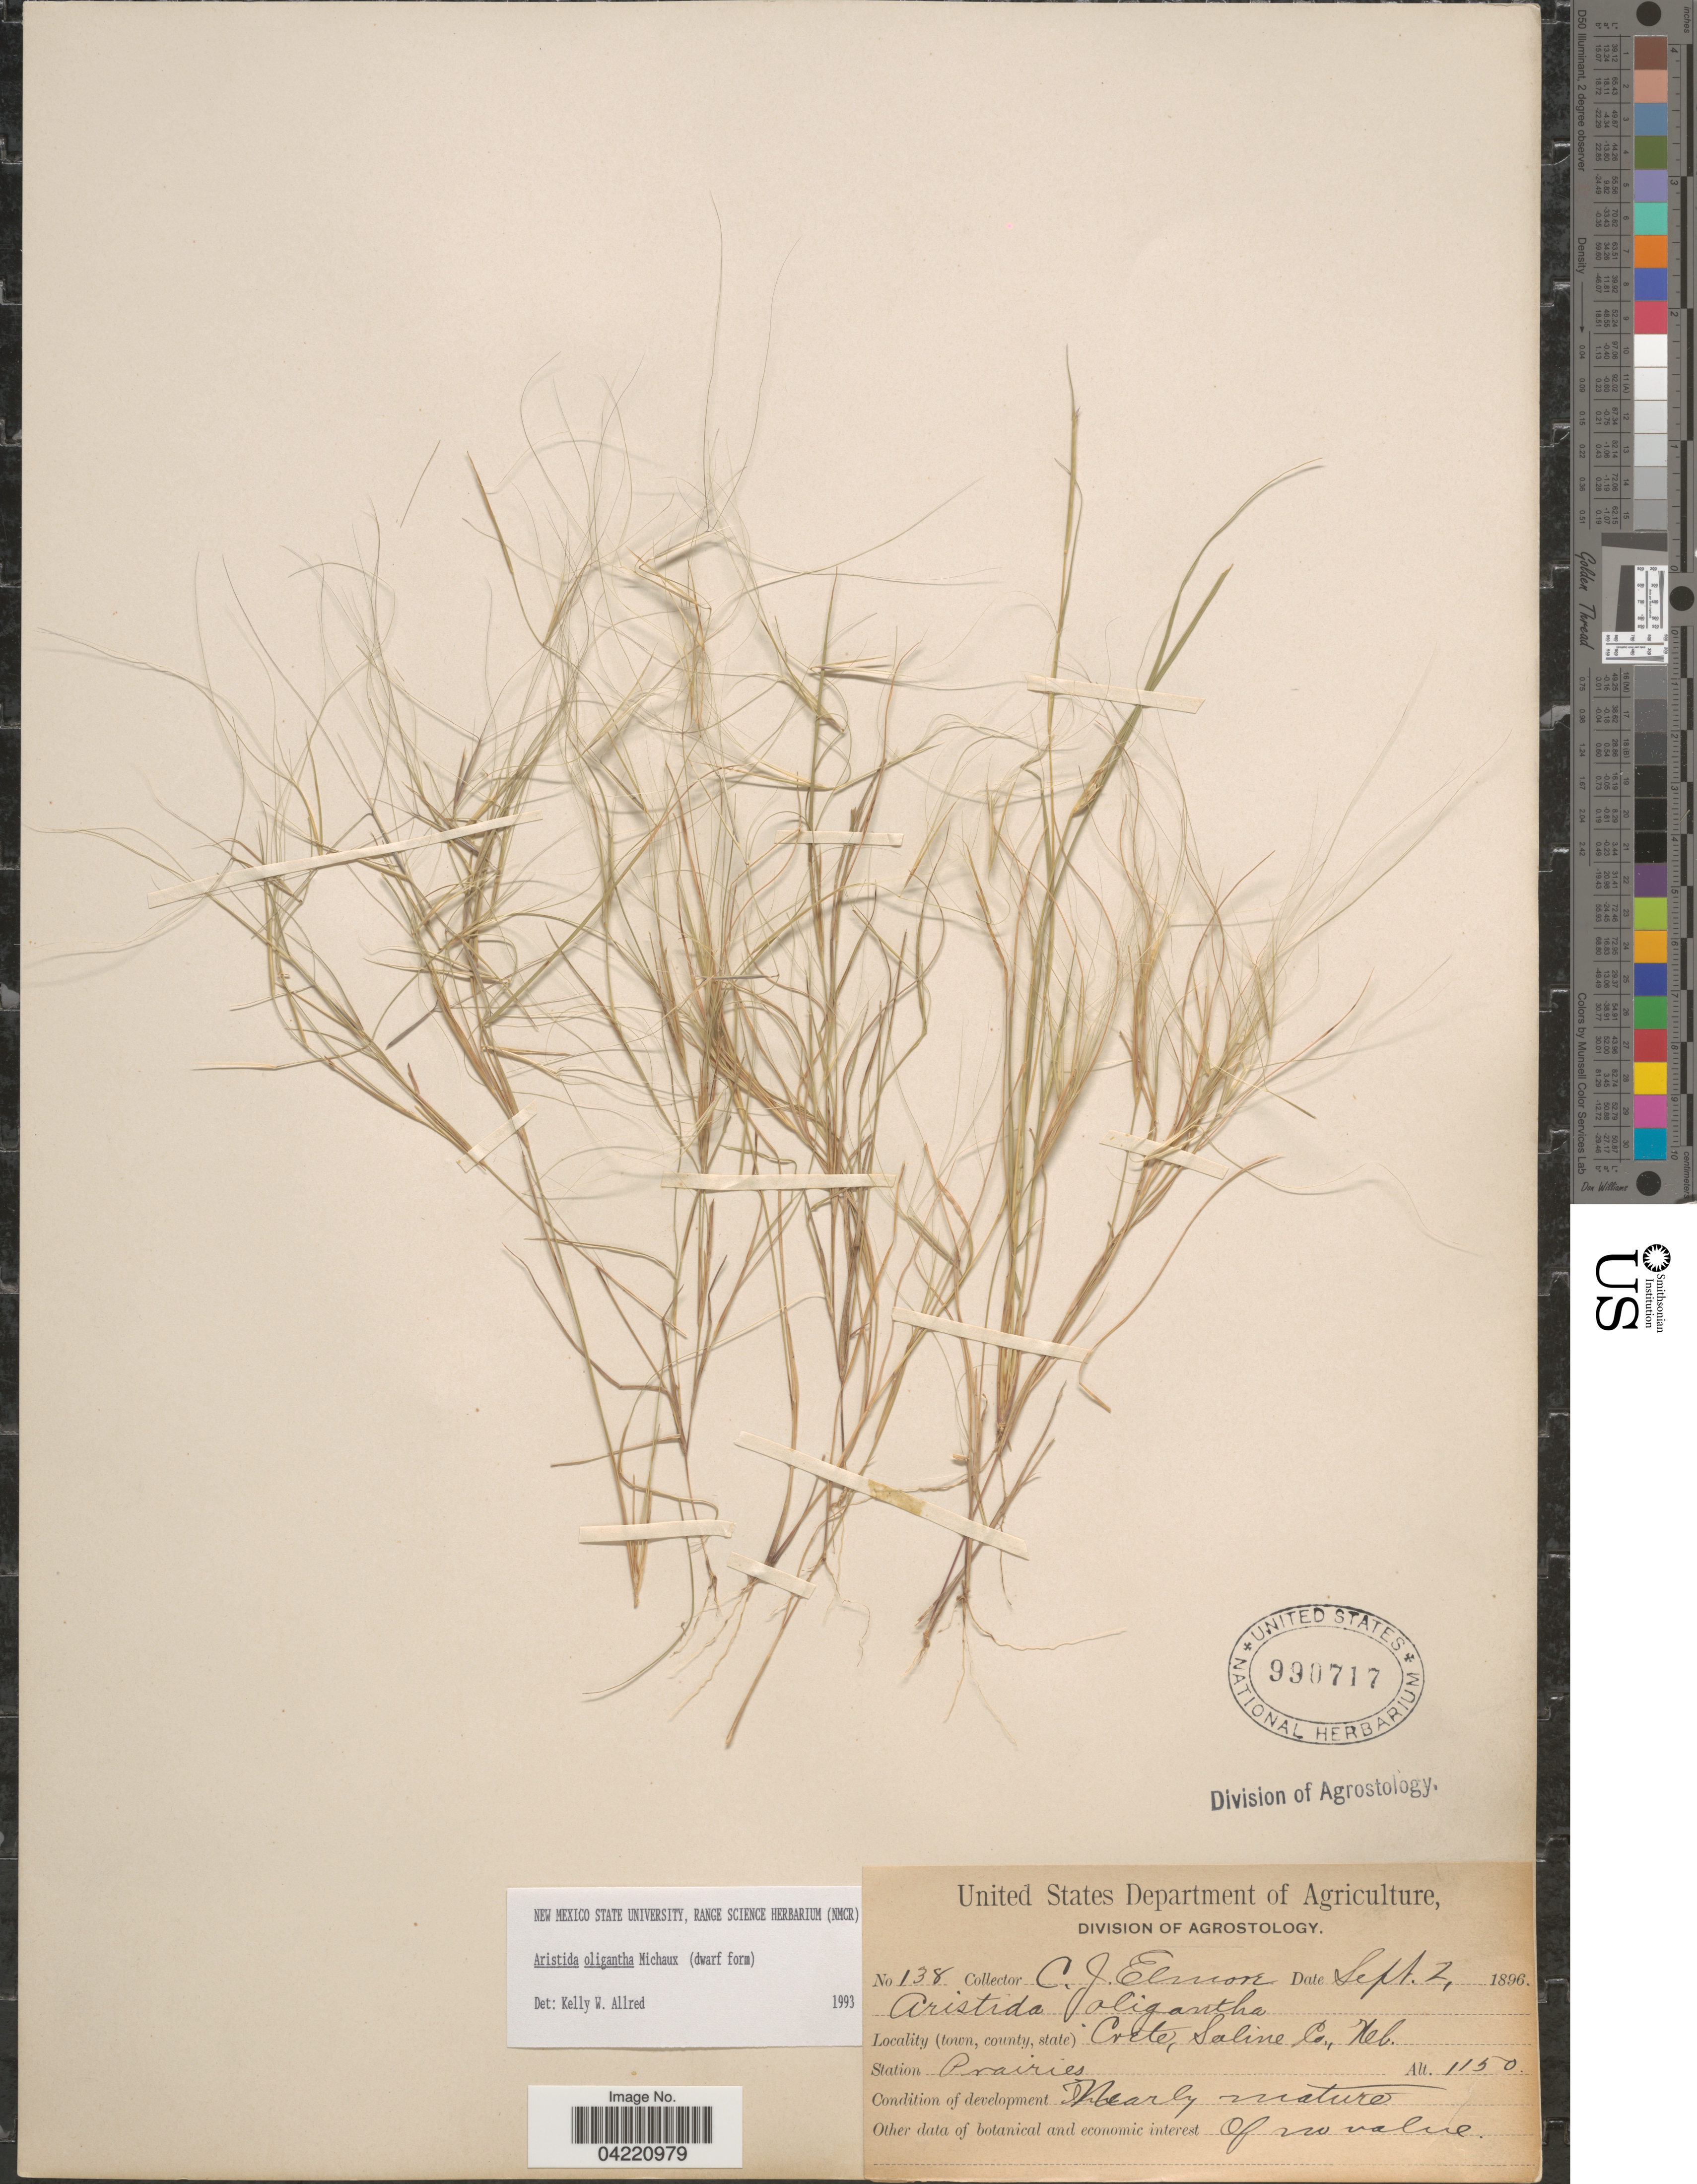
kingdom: Plantae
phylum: Tracheophyta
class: Liliopsida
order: Poales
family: Poaceae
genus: Aristida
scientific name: Aristida oligantha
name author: Michx.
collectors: C. Elmore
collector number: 138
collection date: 1896-09-02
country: United States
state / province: Nebraska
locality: Crete, Saline Co.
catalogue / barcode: US 990717